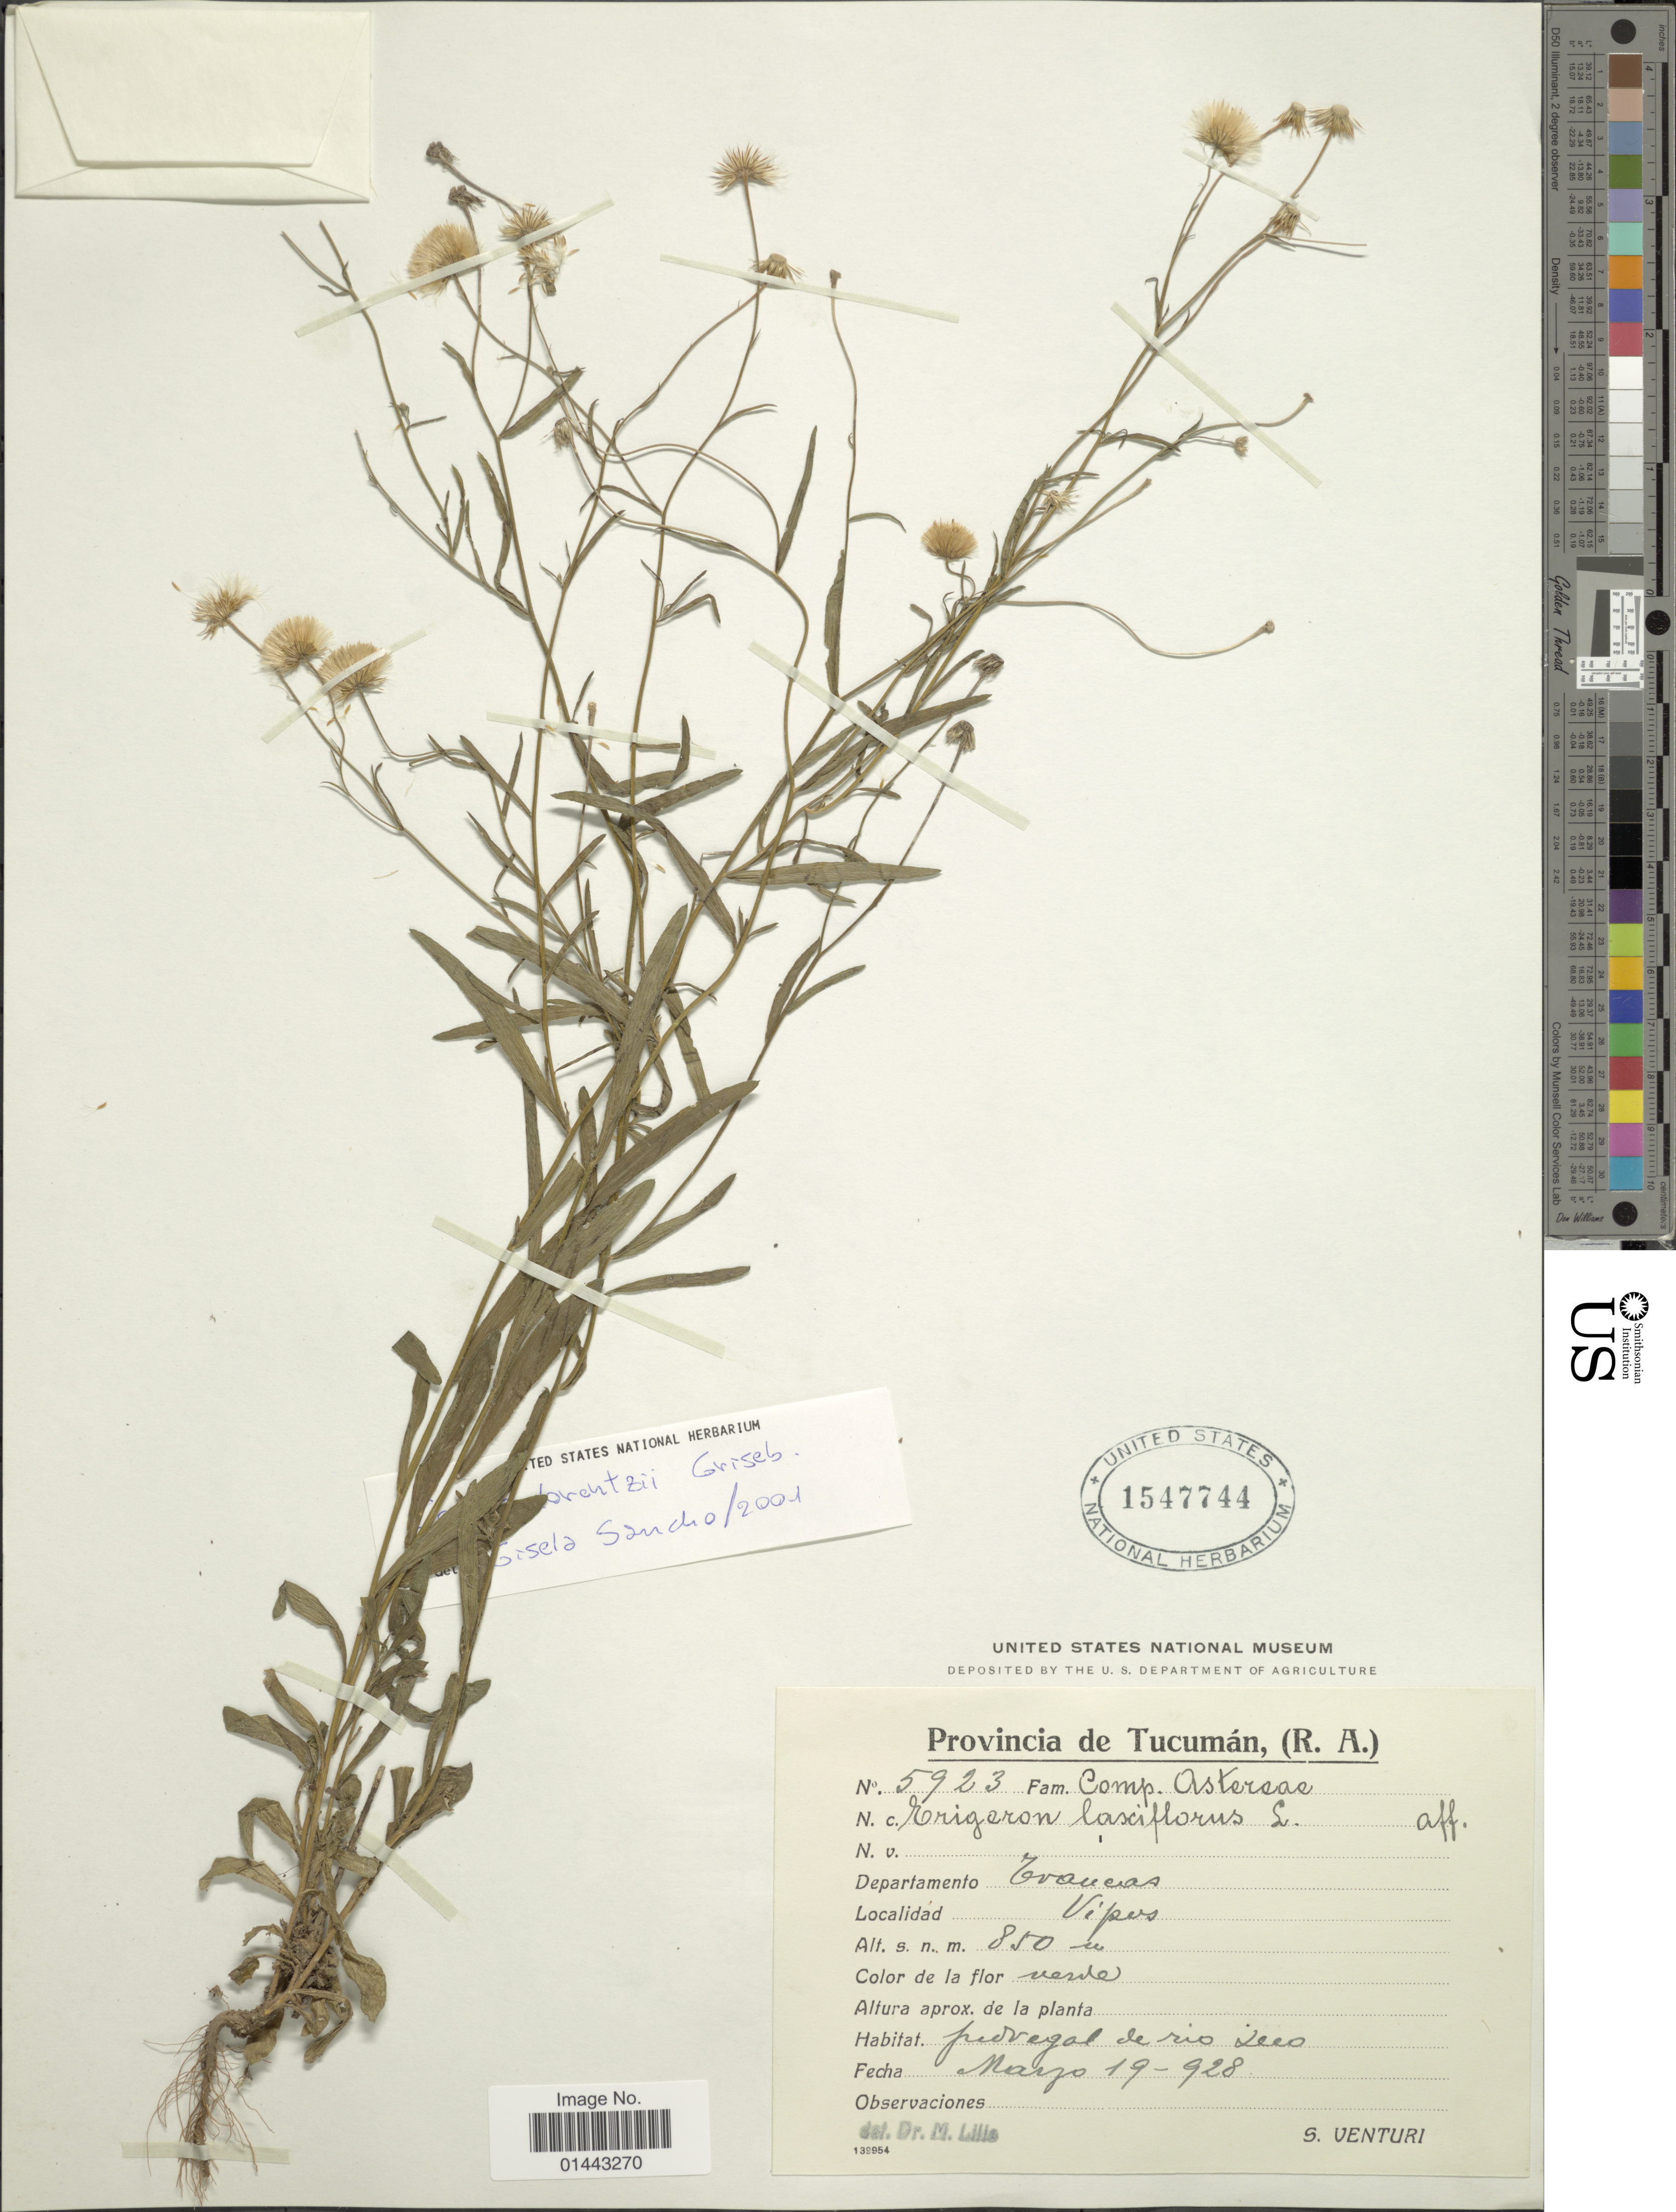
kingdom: Plantae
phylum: Tracheophyta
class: Magnoliopsida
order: Asterales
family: Asteraceae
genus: Erigeron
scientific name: Erigeron laxiflorus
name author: Baker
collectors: S. Venturi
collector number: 5923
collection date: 1928-03-19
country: Argentina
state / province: Tucuman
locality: (R.A.) Departamento Trancas, Vipos.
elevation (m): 850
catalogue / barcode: US 1547744